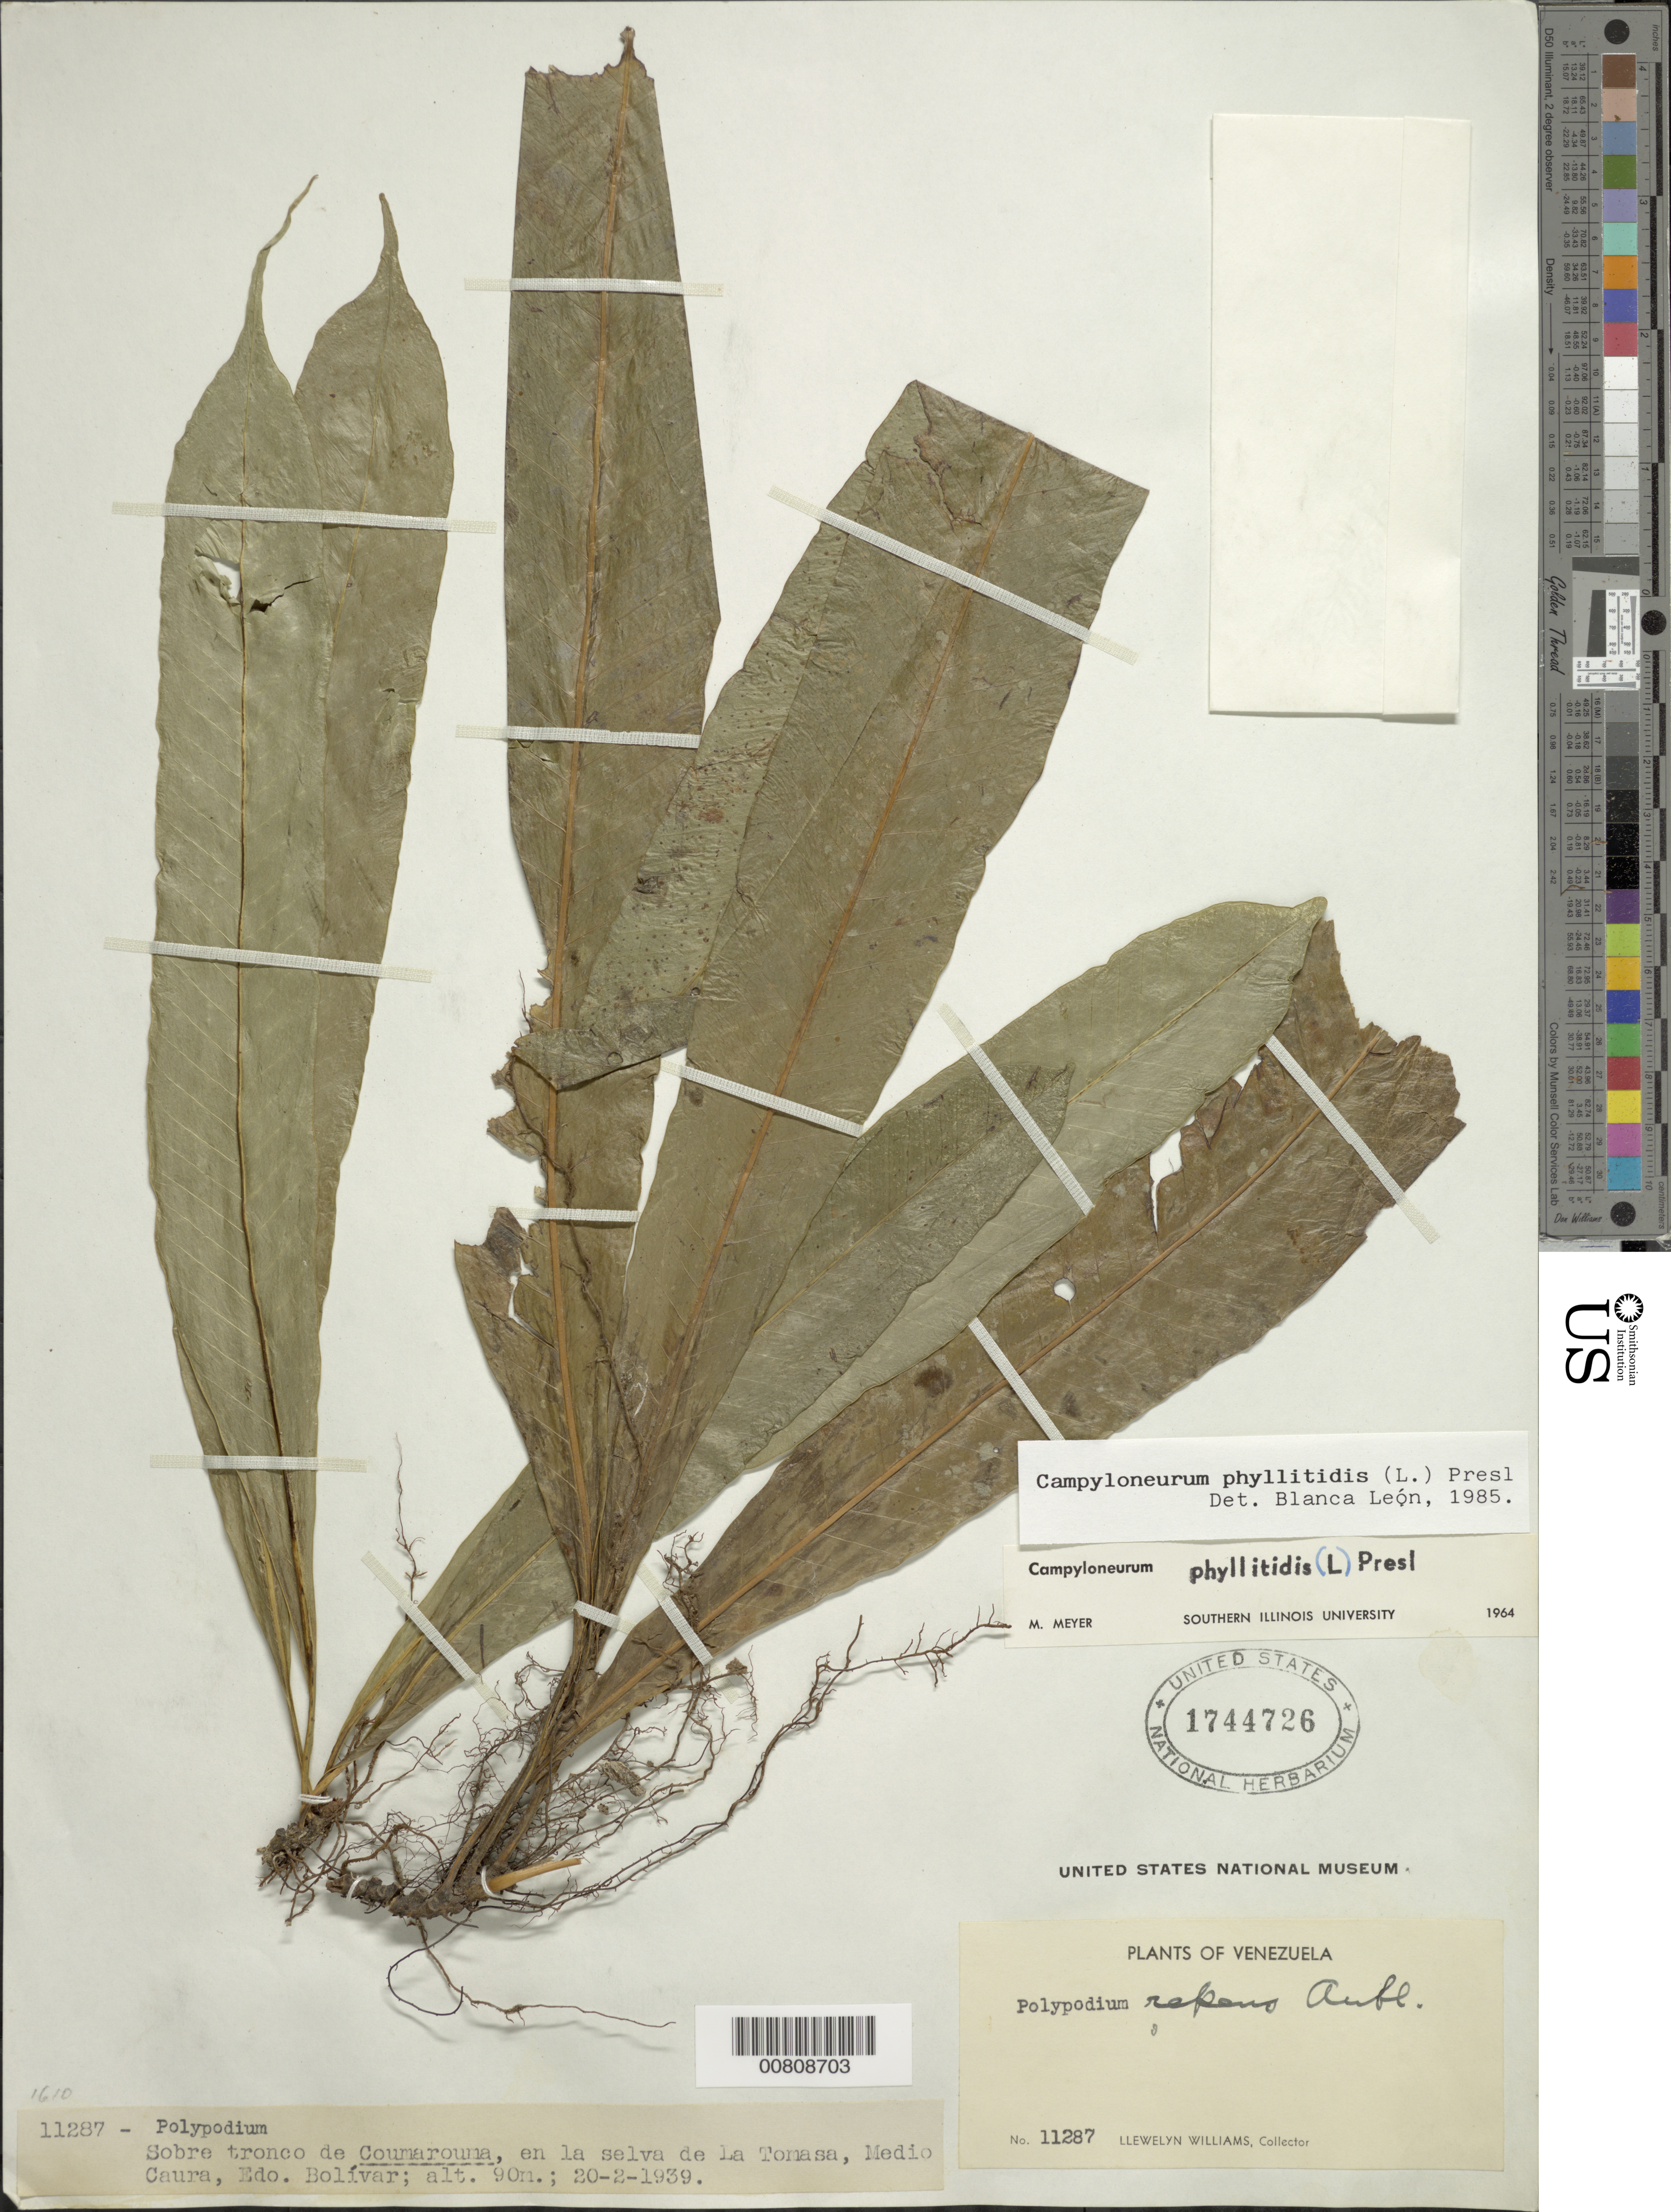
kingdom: Plantae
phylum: Tracheophyta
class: Polypodiopsida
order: Polypodiales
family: Polypodiaceae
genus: Campyloneurum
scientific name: Campyloneurum repens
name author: (Aubl.) C. Presl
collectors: Ll. Williams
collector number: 11287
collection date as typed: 20-Feb-39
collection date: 1939-02-20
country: Venezuela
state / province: Bolívar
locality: La Tomasa, Medio Caura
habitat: Selva; sobre tronco de Coumarouma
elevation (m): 90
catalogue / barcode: US 1744726